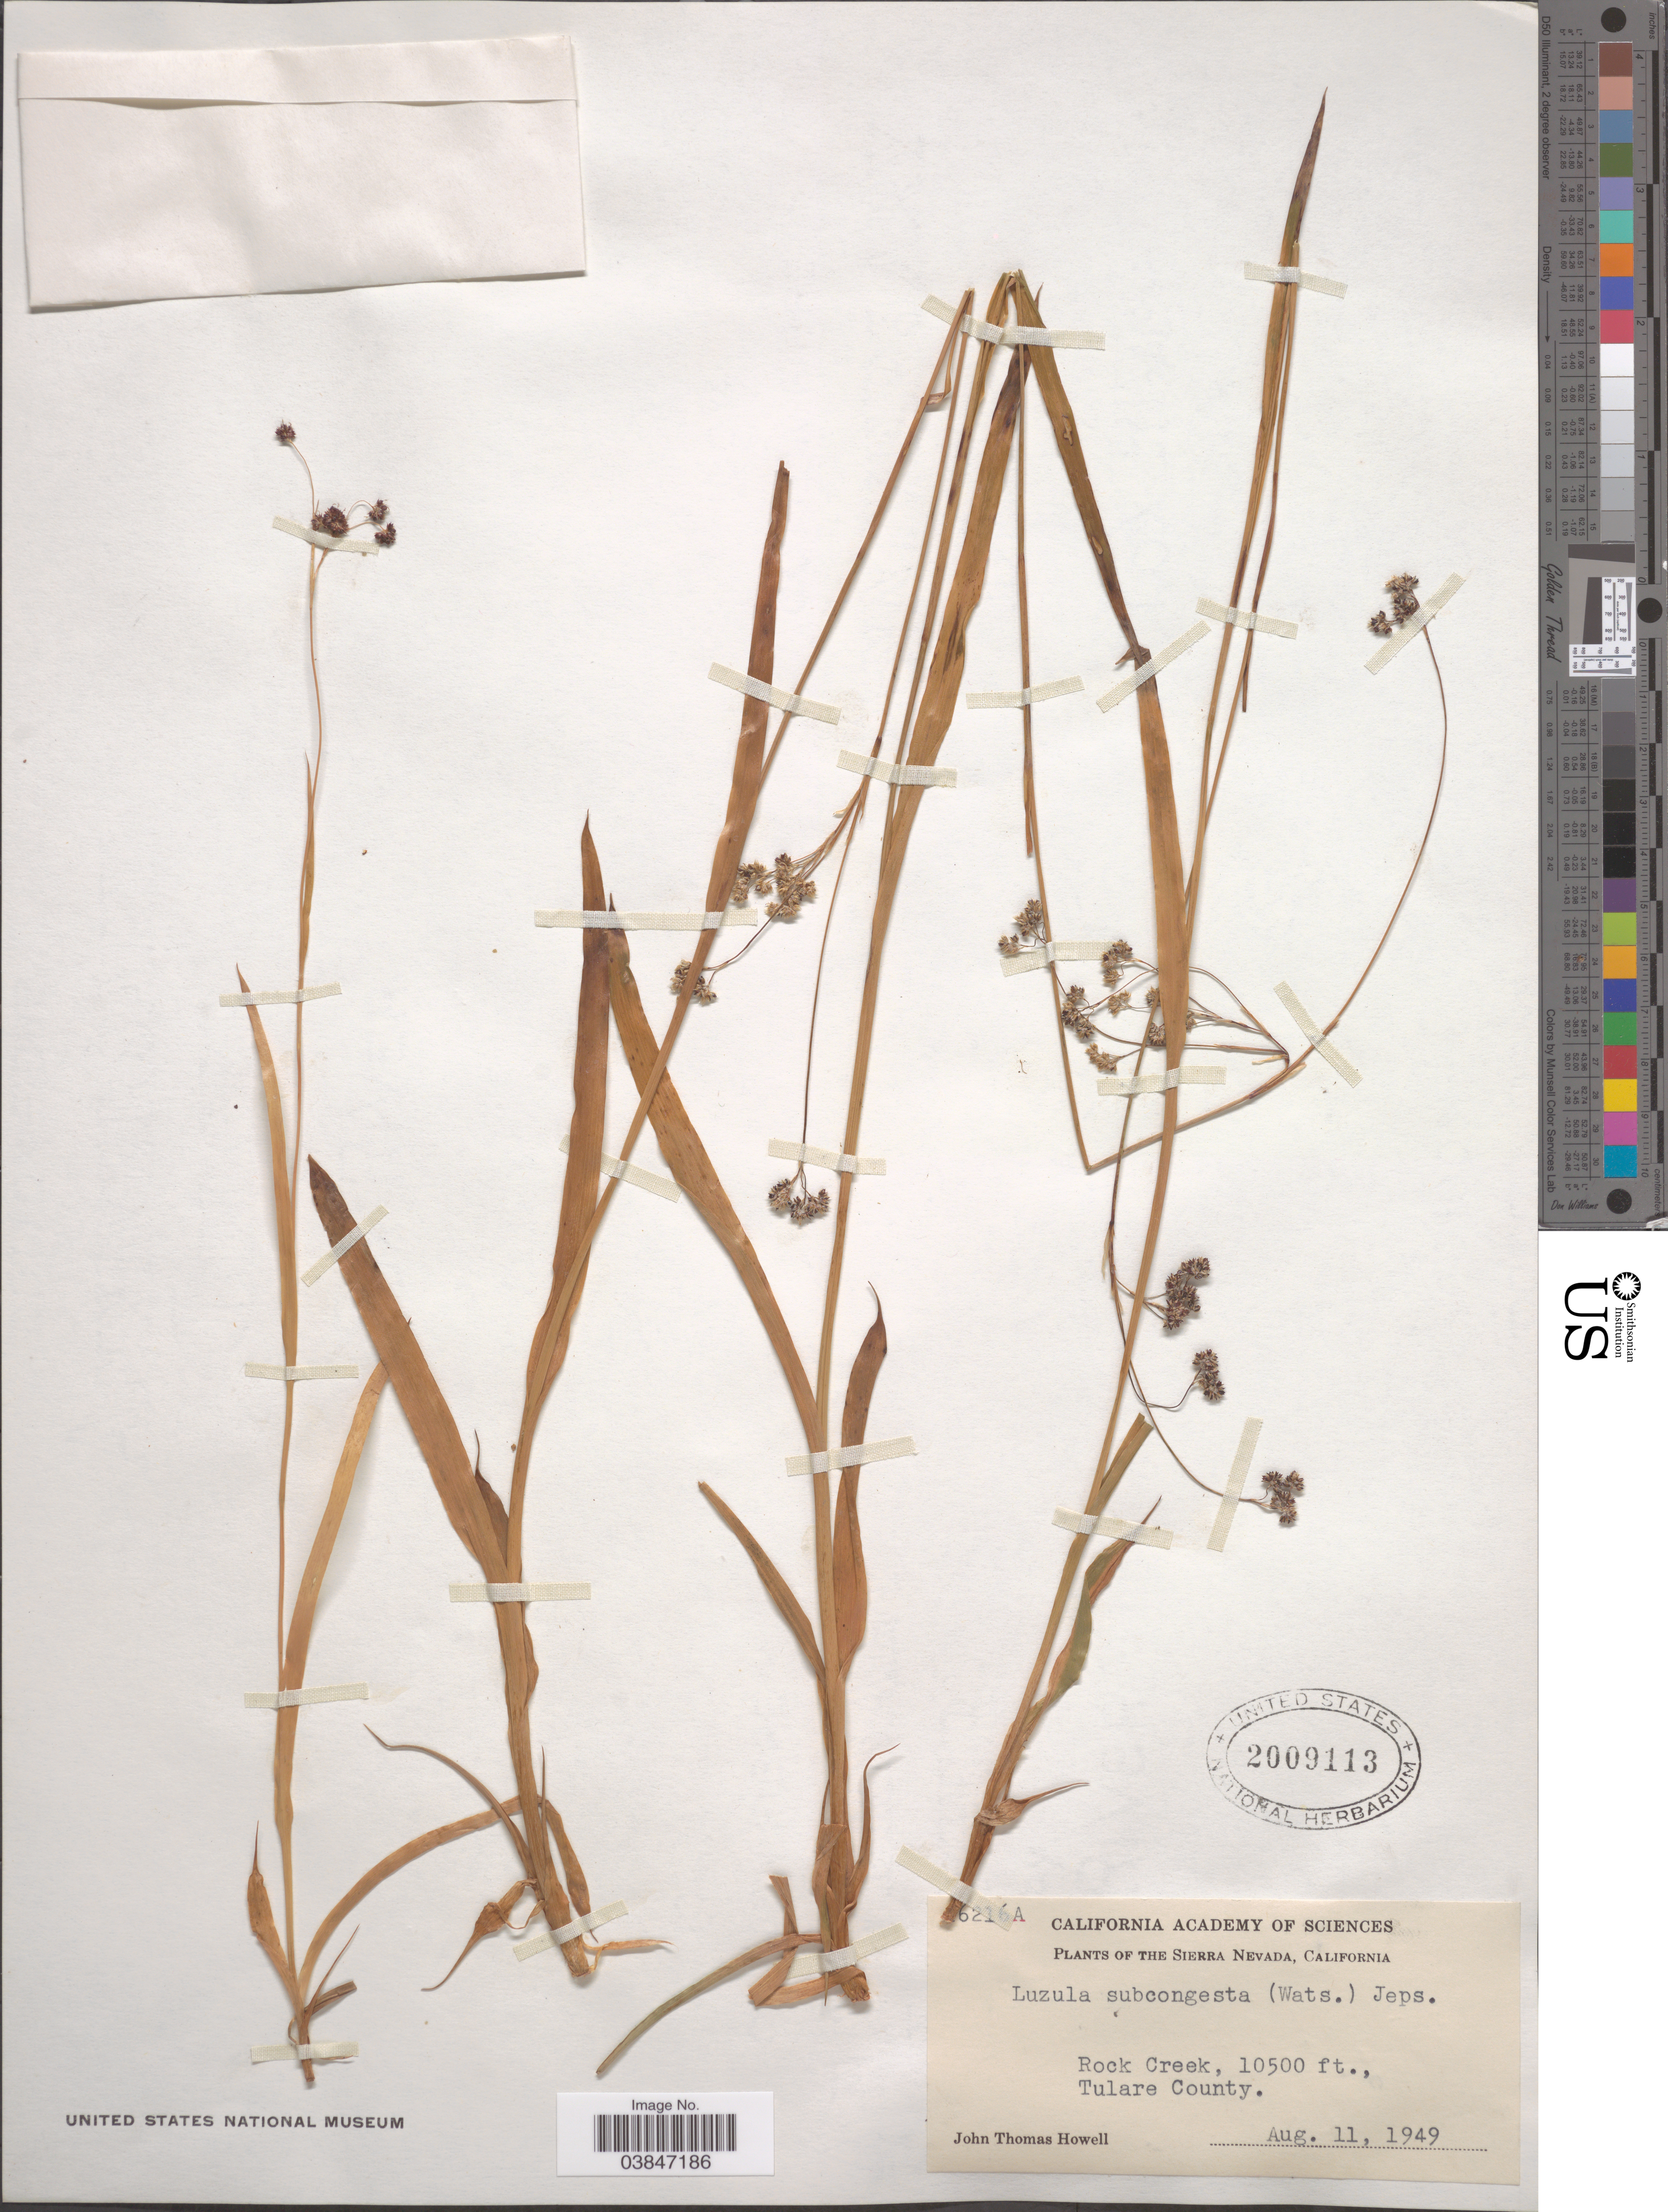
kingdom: Plantae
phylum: Tracheophyta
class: Liliopsida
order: Poales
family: Juncaceae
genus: Luzula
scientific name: Luzula subcongesta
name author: (S. Watson) Jeps.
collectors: J. T. Howell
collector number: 6216A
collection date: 1949-08-11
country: United States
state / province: California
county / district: Tulare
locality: The Sierra Nevada. Rock Creek, Tulare County.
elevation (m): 3200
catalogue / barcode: US 2009113